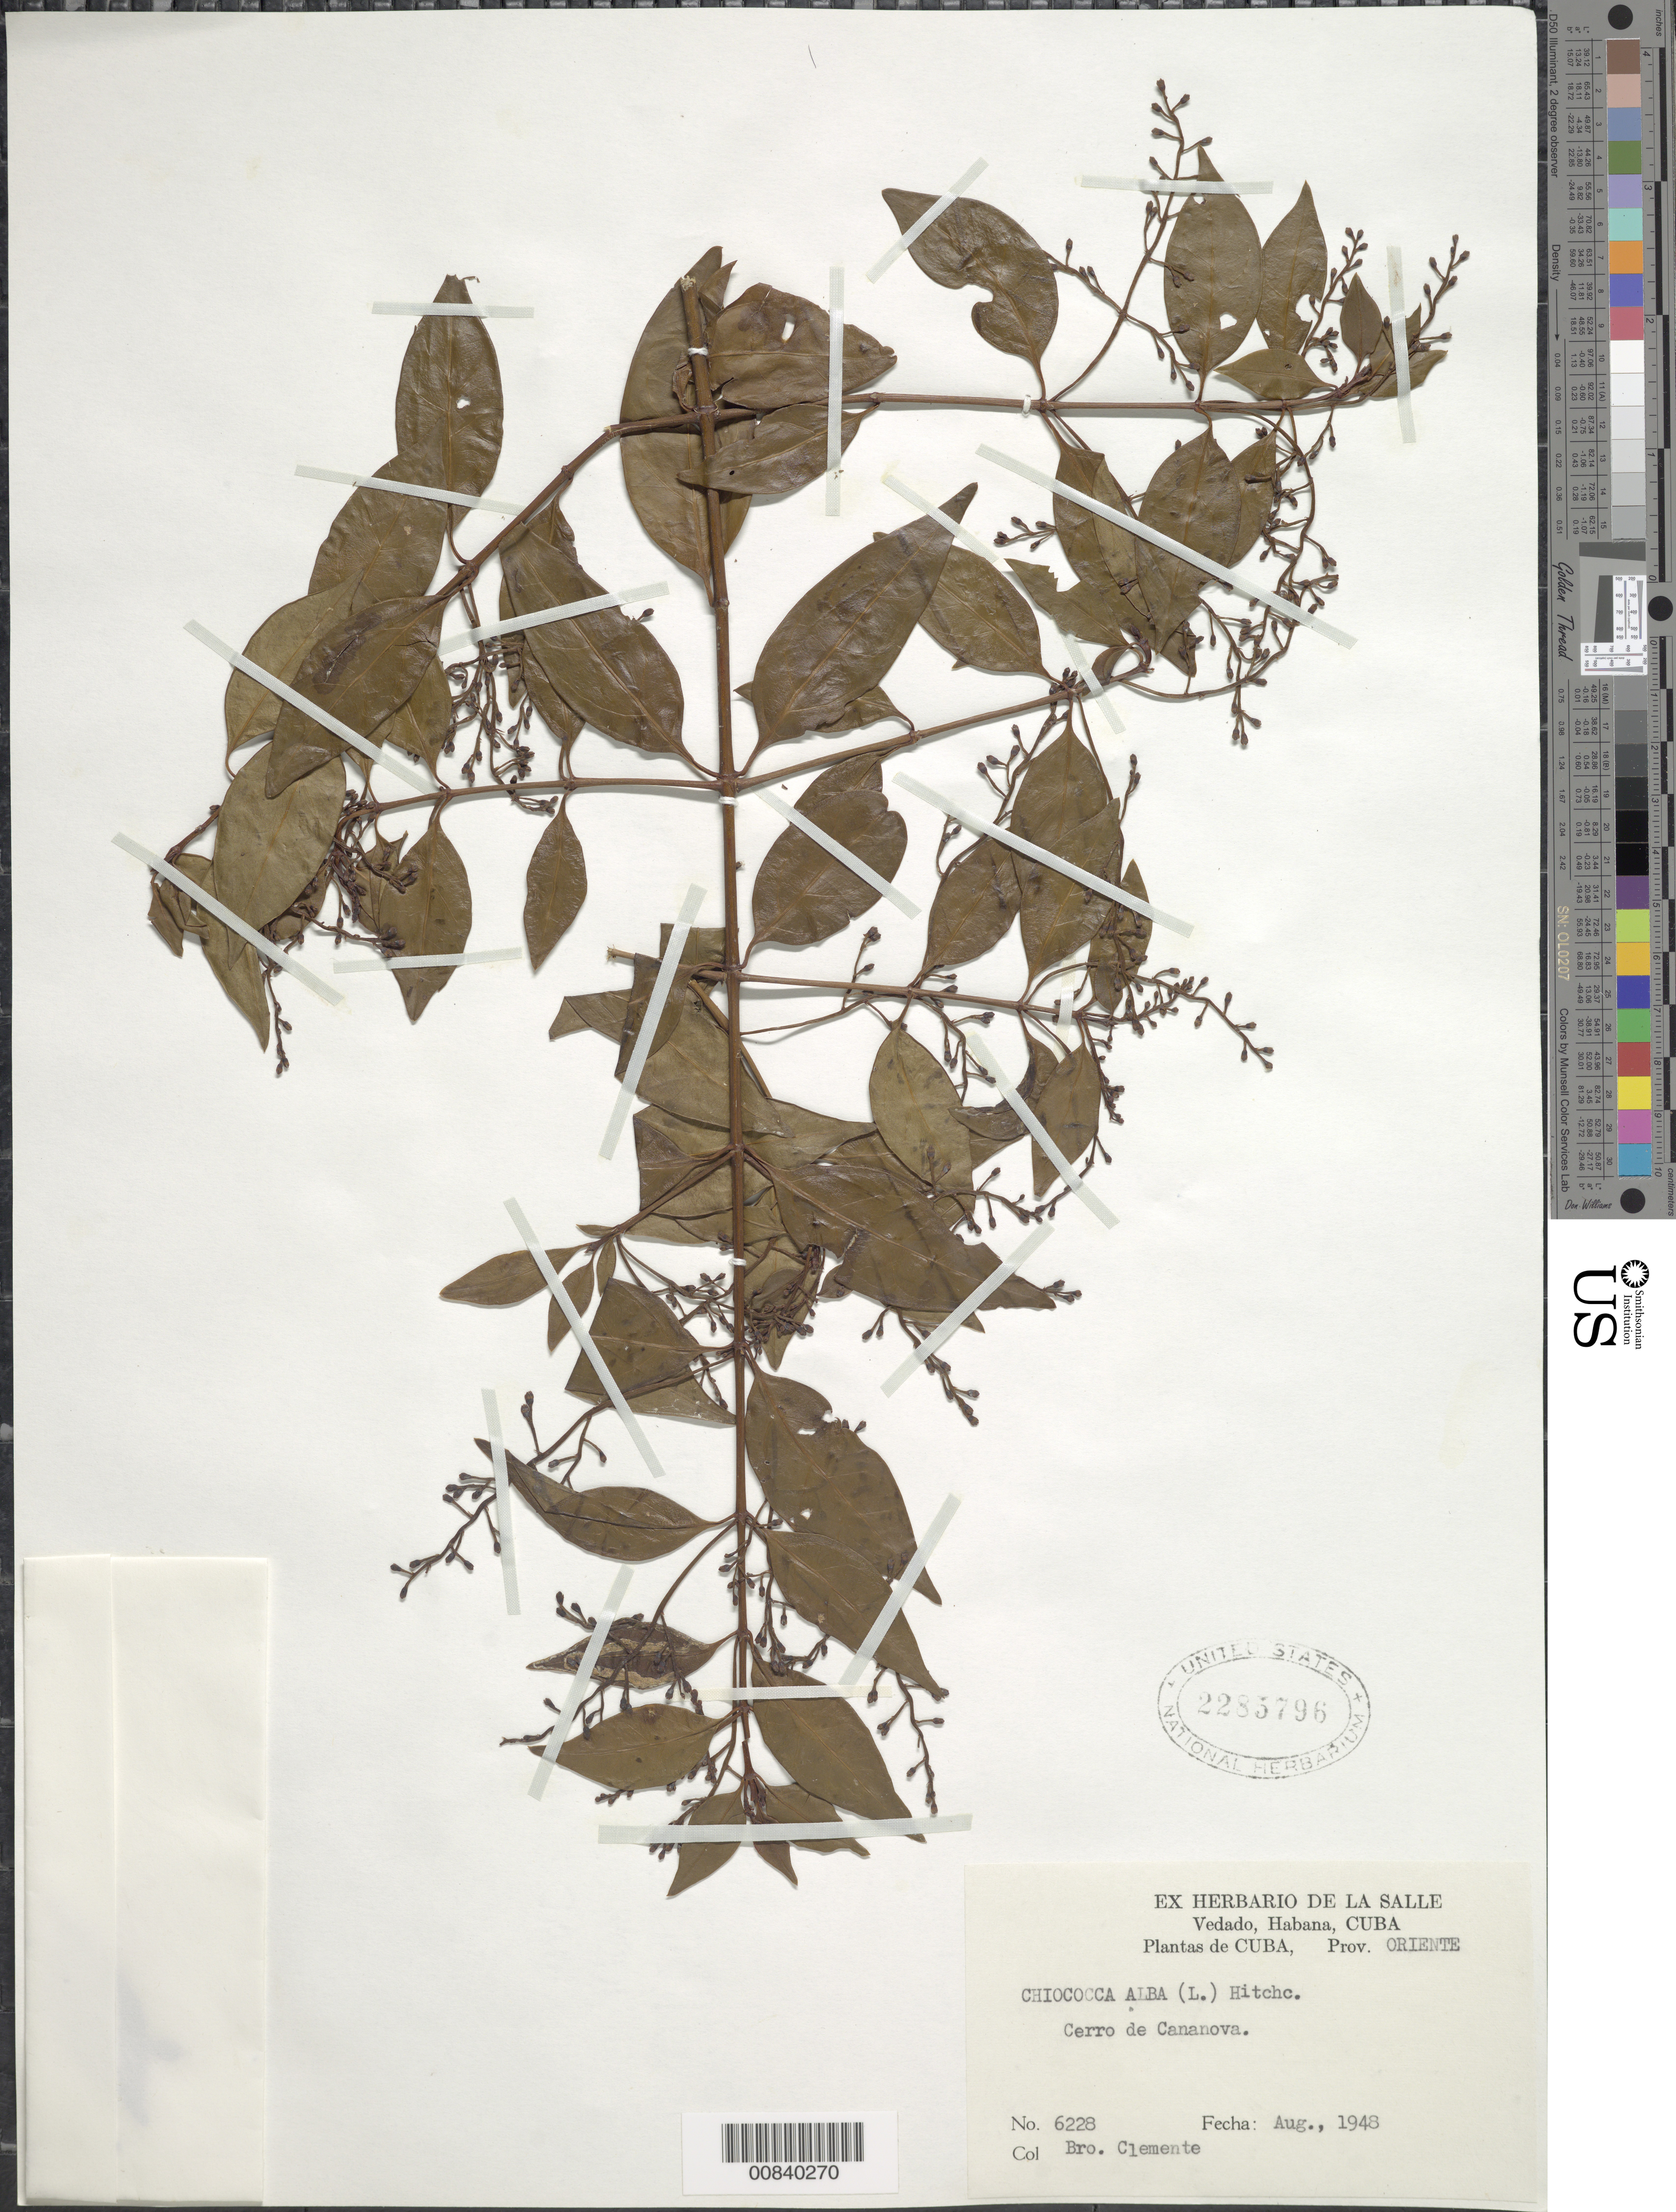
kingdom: Plantae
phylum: Tracheophyta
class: Magnoliopsida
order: Gentianales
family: Rubiaceae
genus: Chiococca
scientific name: Chiococca alba subsp. alba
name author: (L.) Hitchc.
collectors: Bro. Clemente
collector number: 6228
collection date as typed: Aug 1948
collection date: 1948-08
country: Cuba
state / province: Oriente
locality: Vedado, Habana. Cerro de Cananova.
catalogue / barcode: US 2285796